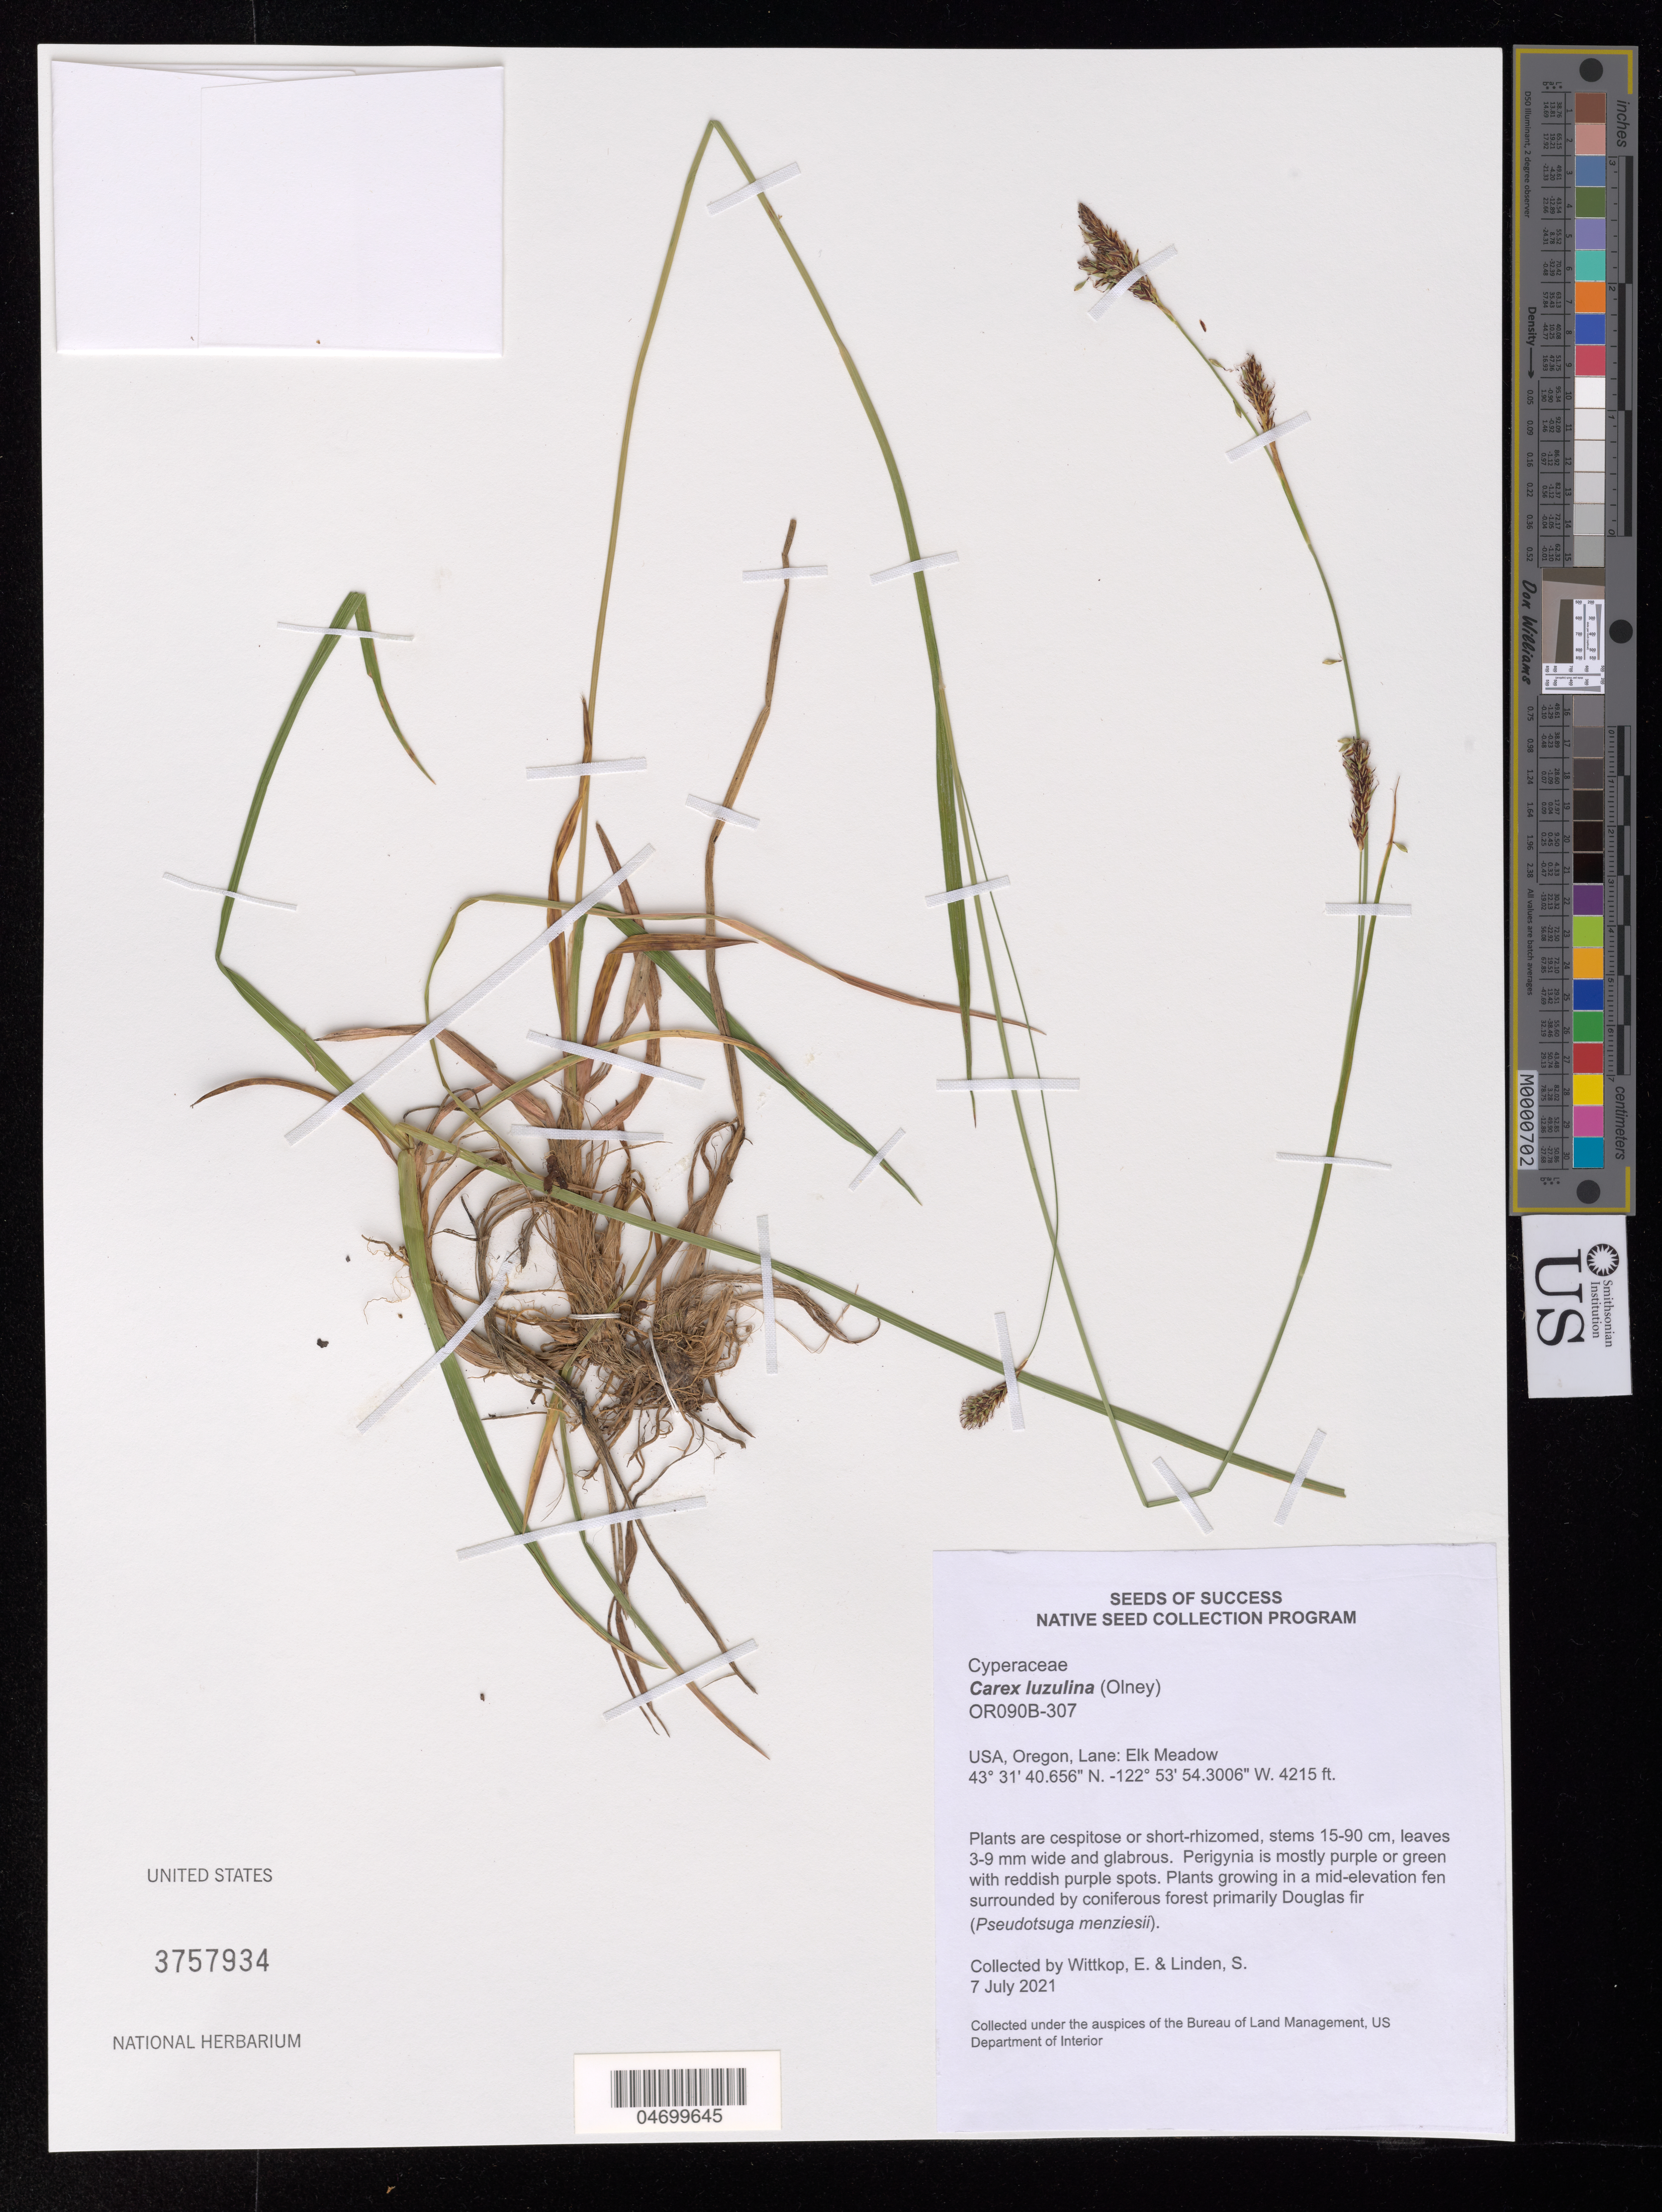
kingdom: Plantae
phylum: Tracheophyta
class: Liliopsida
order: Poales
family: Cyperaceae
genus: Carex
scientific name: Carex luzulina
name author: Olney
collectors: E. Wittkop & S. Linden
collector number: OR090B-307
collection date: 2021-07-07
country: United States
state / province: Oregon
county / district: Lane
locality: Elk Meadow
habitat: Mid-elevation fen surrounded by coniferous forest primarily Douglas fir (Pseudotsuga menziesii)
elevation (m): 1285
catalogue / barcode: US 3757934